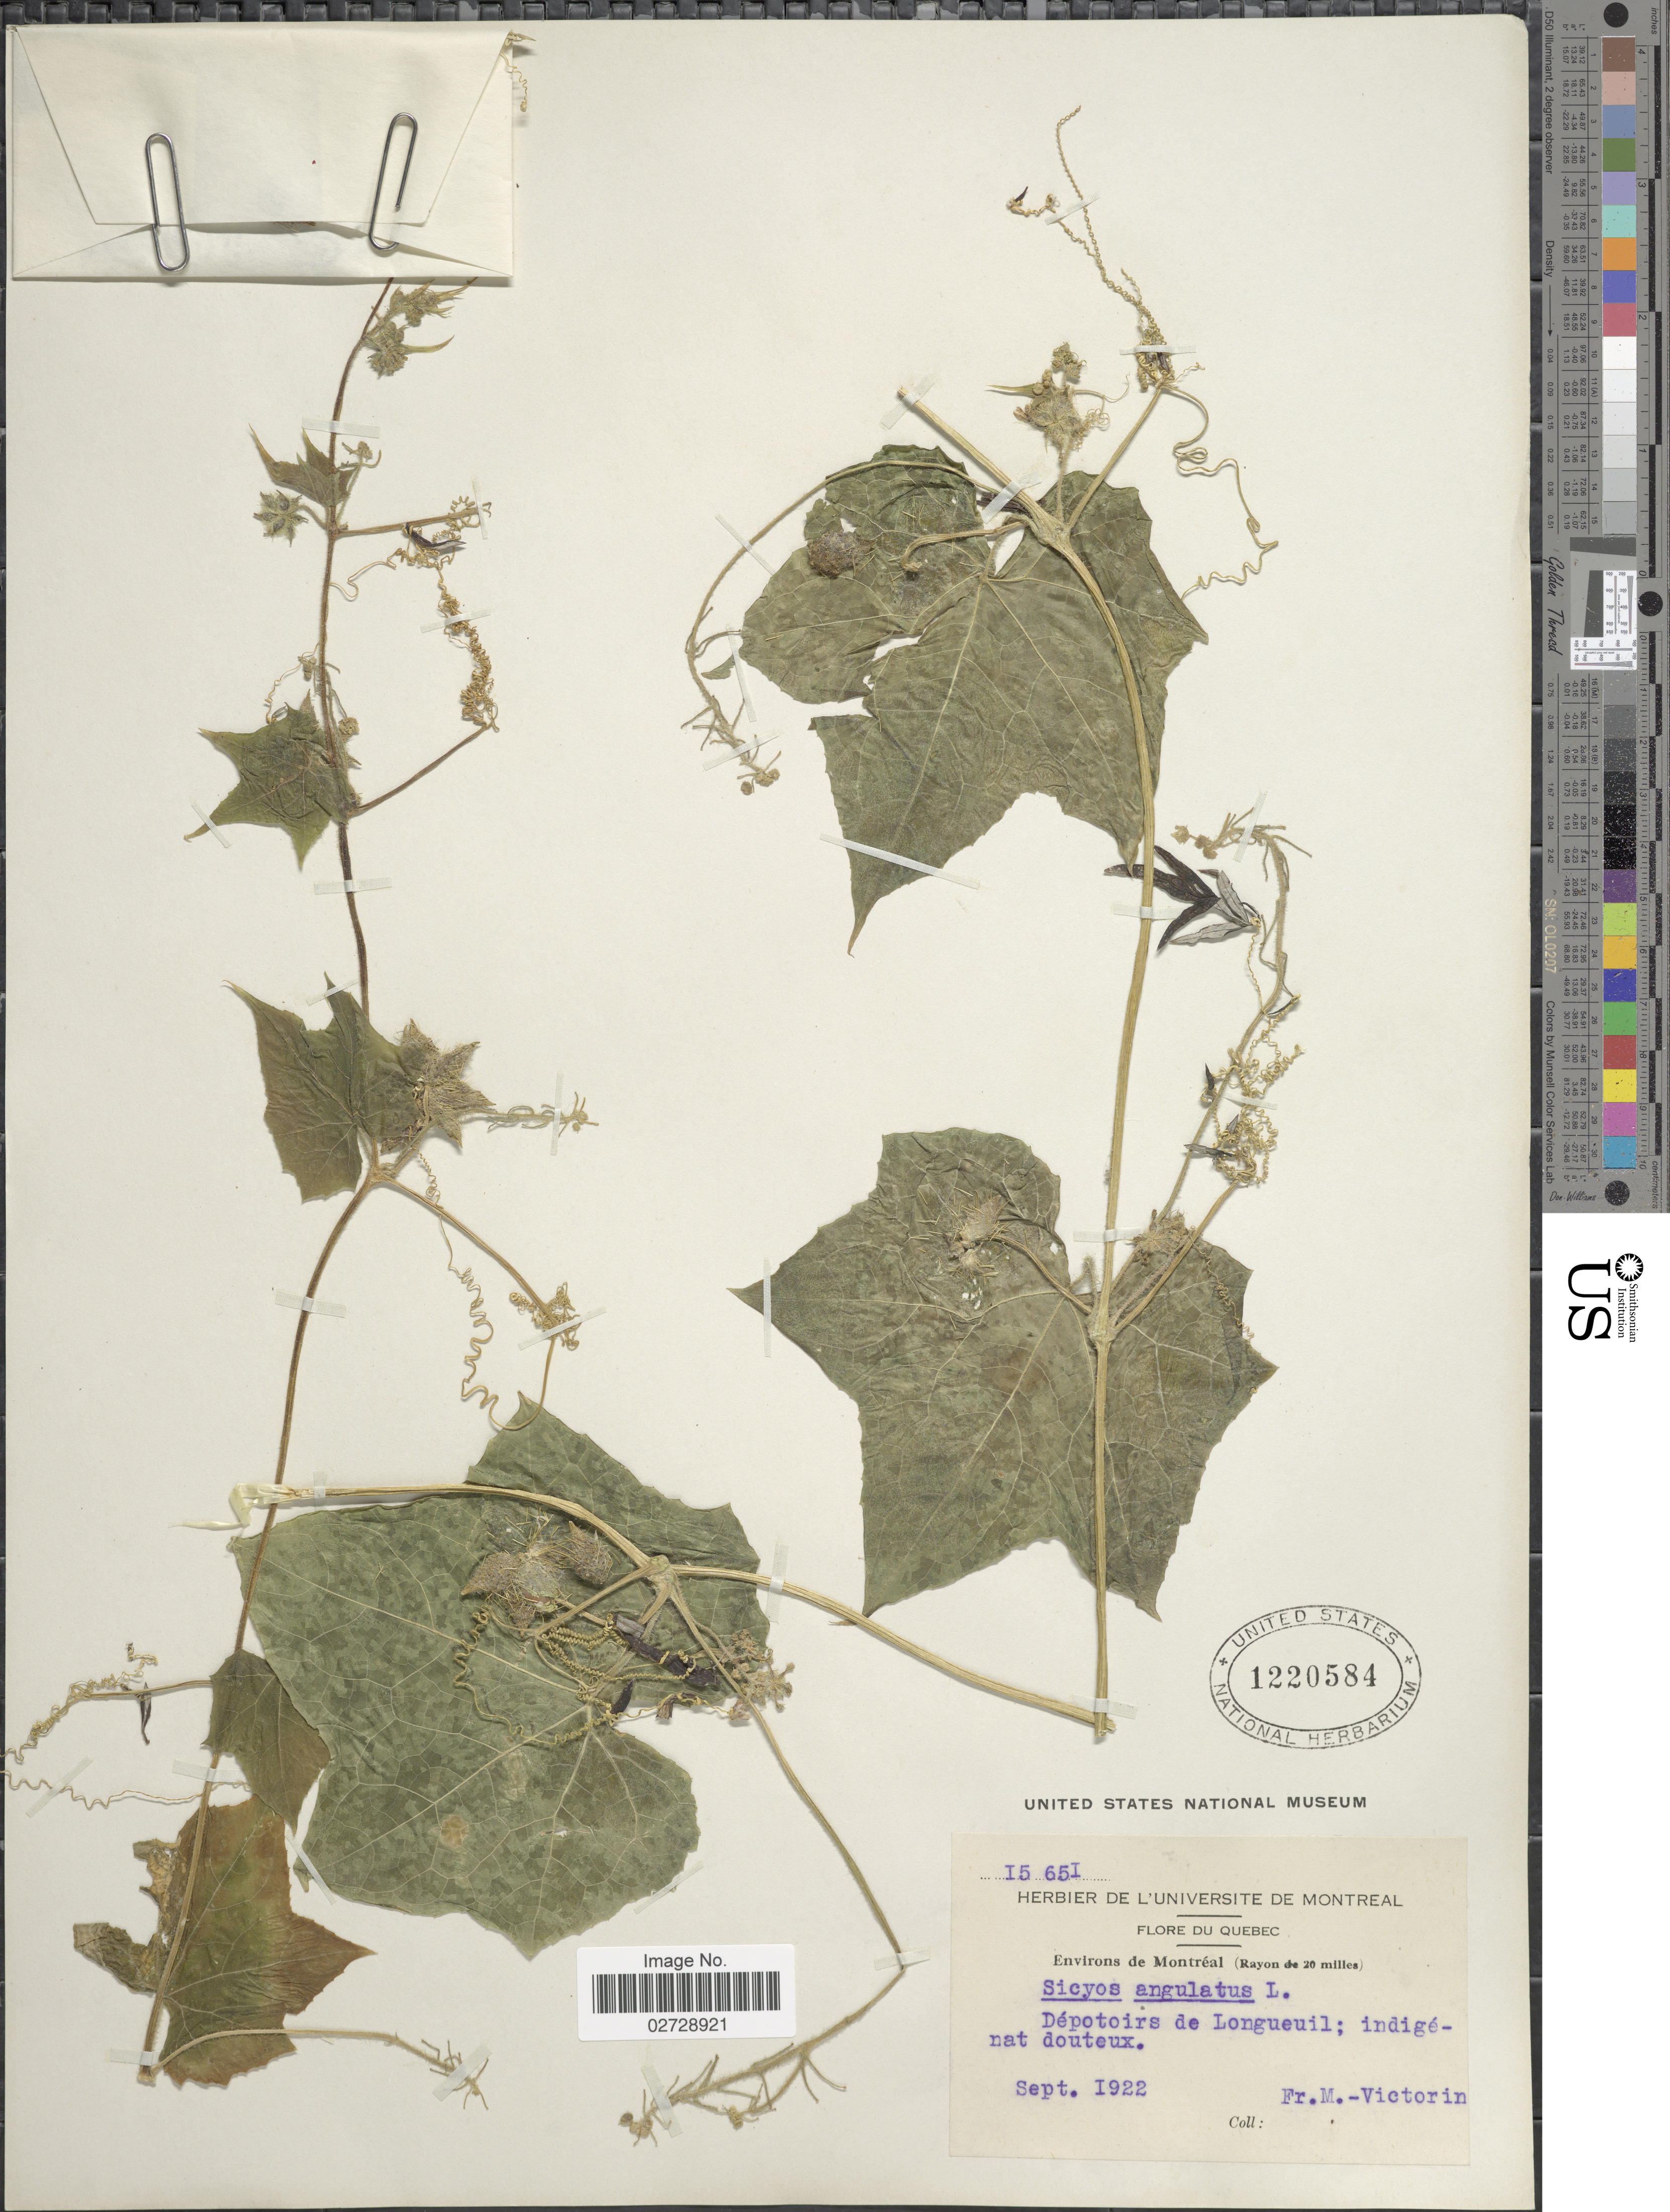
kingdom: Plantae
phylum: Tracheophyta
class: Magnoliopsida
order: Cucurbitales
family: Cucurbitaceae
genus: Sicyos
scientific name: Sicyos angulatus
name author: L.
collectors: -. Marie-Victorin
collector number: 15651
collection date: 1922-09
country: Canada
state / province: Quebec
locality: Environs de Montréal (Rayon de 20 milles), Dépotoirs de Longueuil; indigénat douteux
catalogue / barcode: US 1220584